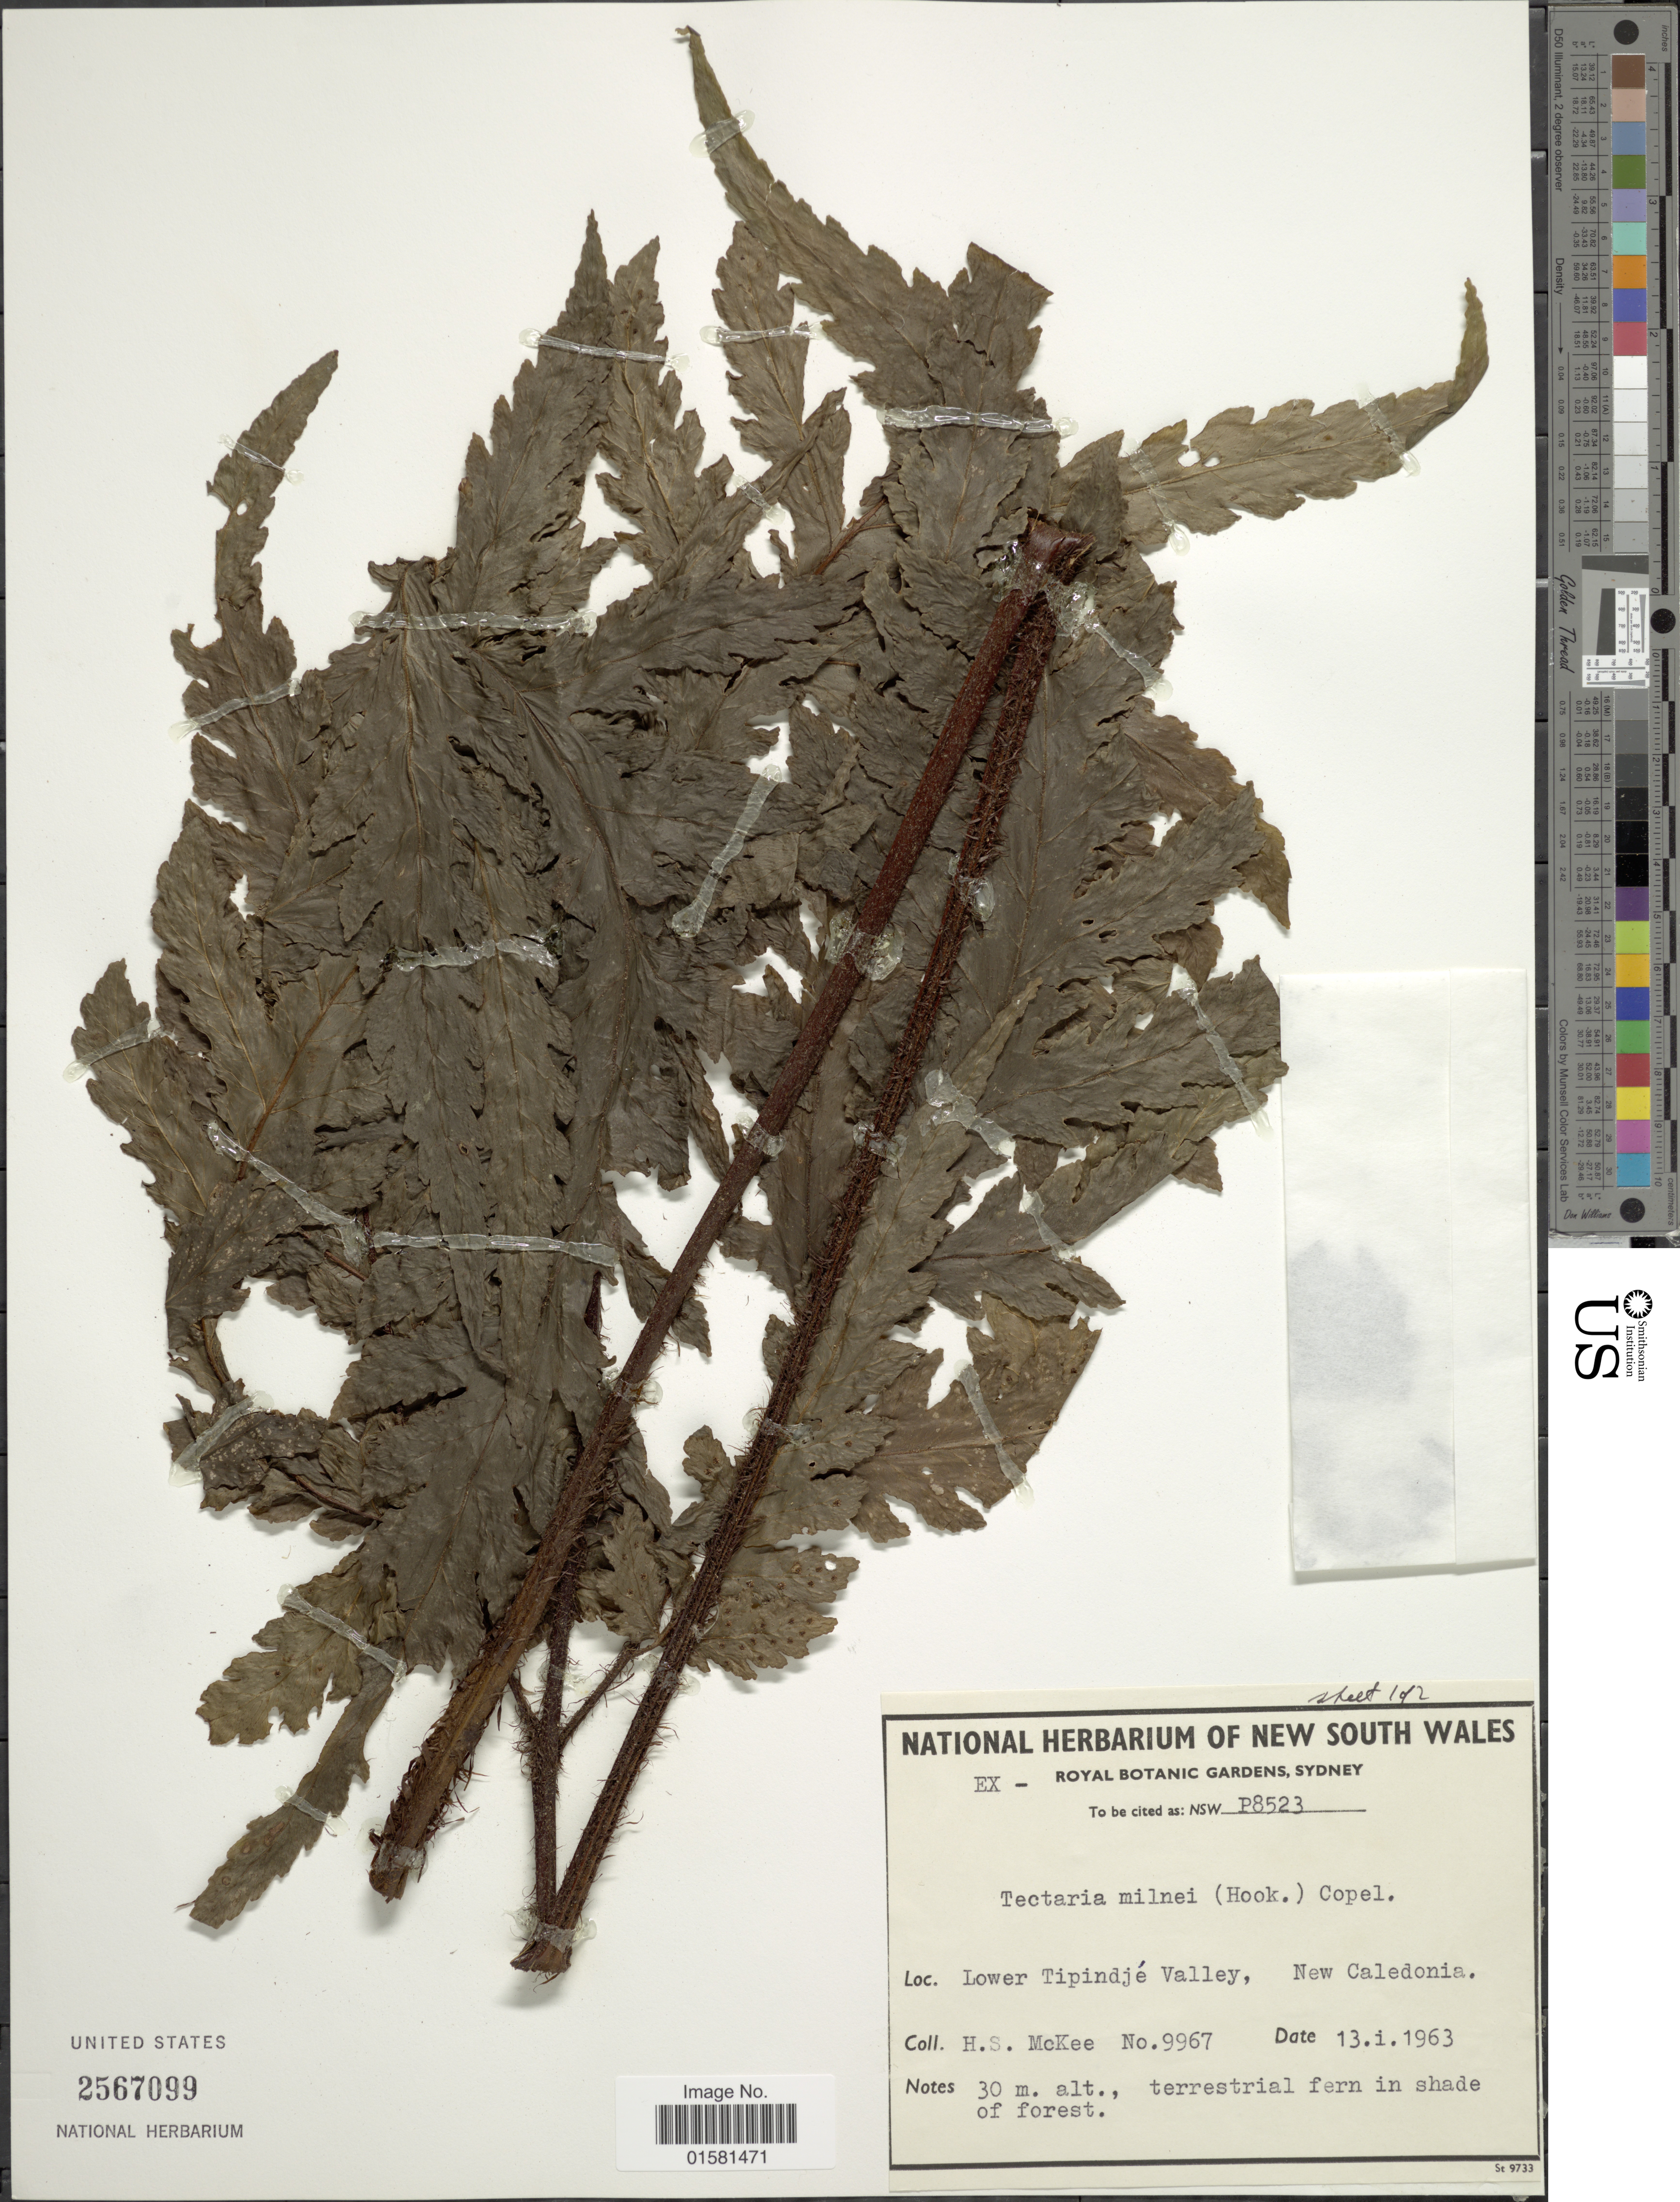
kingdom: Plantae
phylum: Tracheophyta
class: Polypodiopsida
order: Polypodiales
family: Tectariaceae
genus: Tectaria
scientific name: Tectaria sinuata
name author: (L. f.) C. Chr.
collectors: H. S. McKee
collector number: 9967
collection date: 1963-01-13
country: New Caledonia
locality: Lower Tipindje Valley, New Caledonia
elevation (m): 30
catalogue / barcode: US 2567099